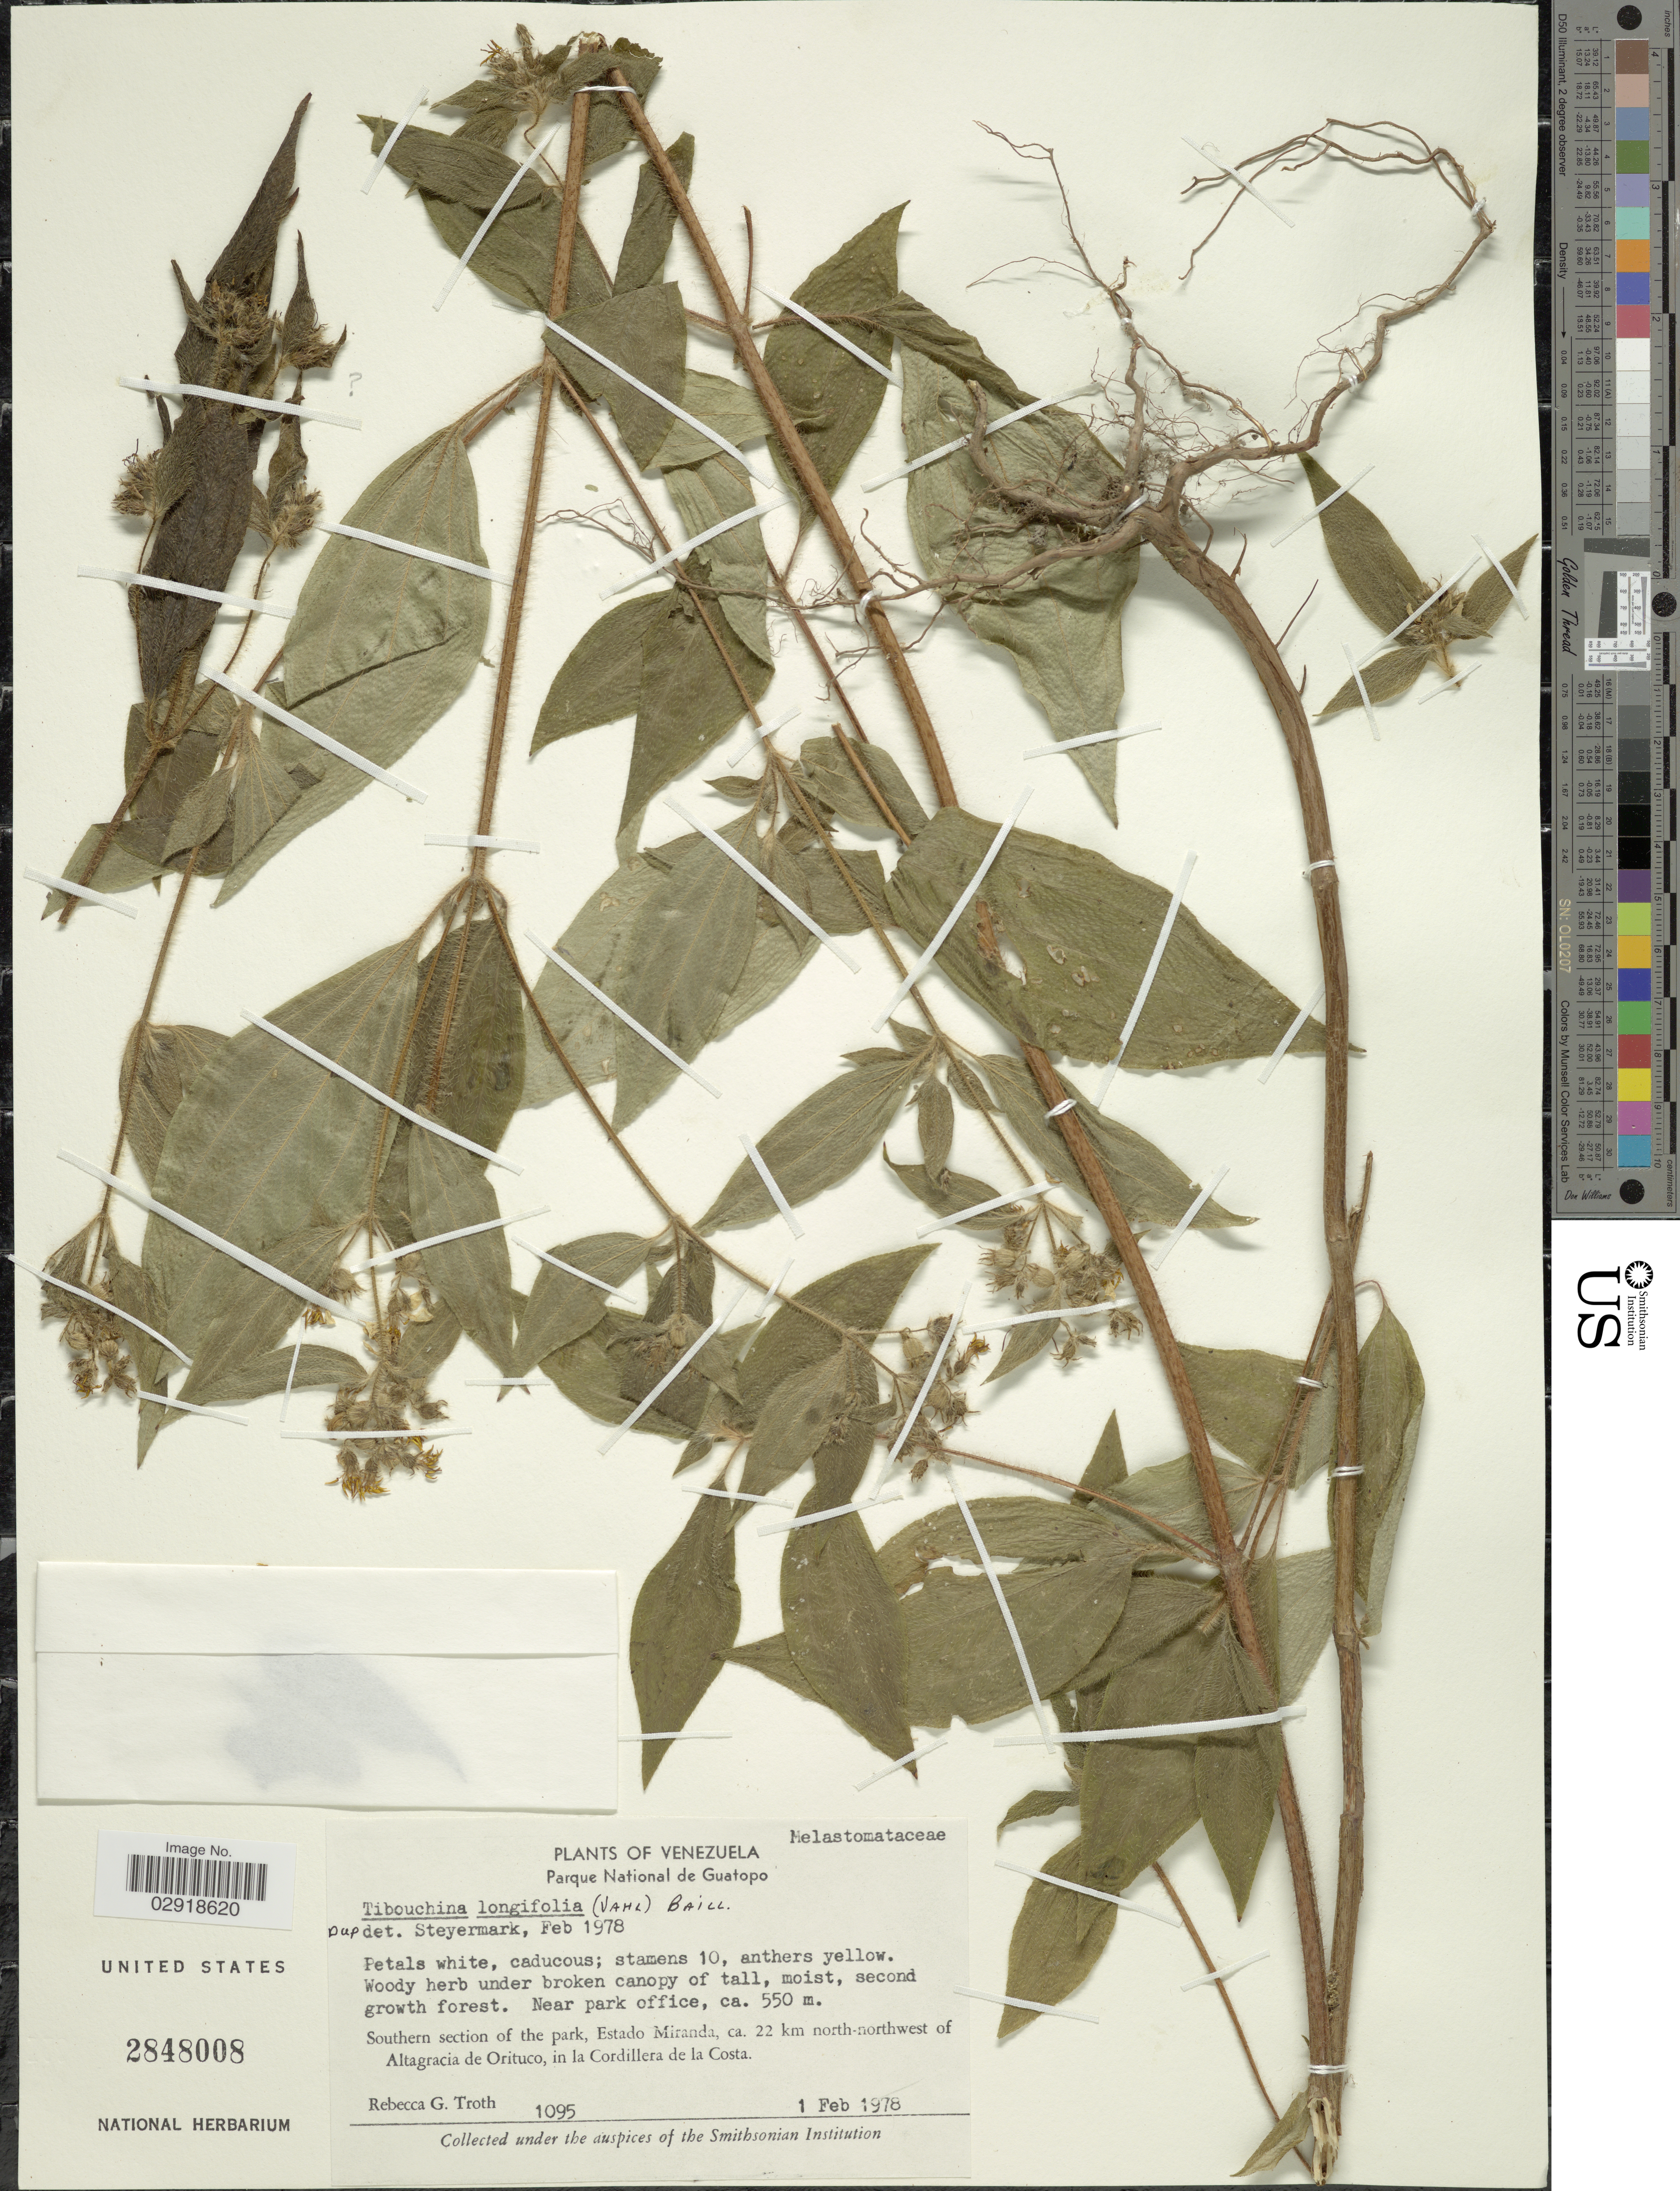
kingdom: Plantae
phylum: Tracheophyta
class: Magnoliopsida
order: Myrtales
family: Melastomataceae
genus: Chaetogastra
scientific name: Chaetogastra longifolia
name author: (Vahl) DC.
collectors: R. Troth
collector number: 1095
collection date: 1978-02-01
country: Venezuela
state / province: Miranda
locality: Near park office. Southern side of the park, ca. 22 km north-northwest of Altagracia de Orituco, in la Cordillera de la Costa.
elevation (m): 550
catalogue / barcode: US 2848008